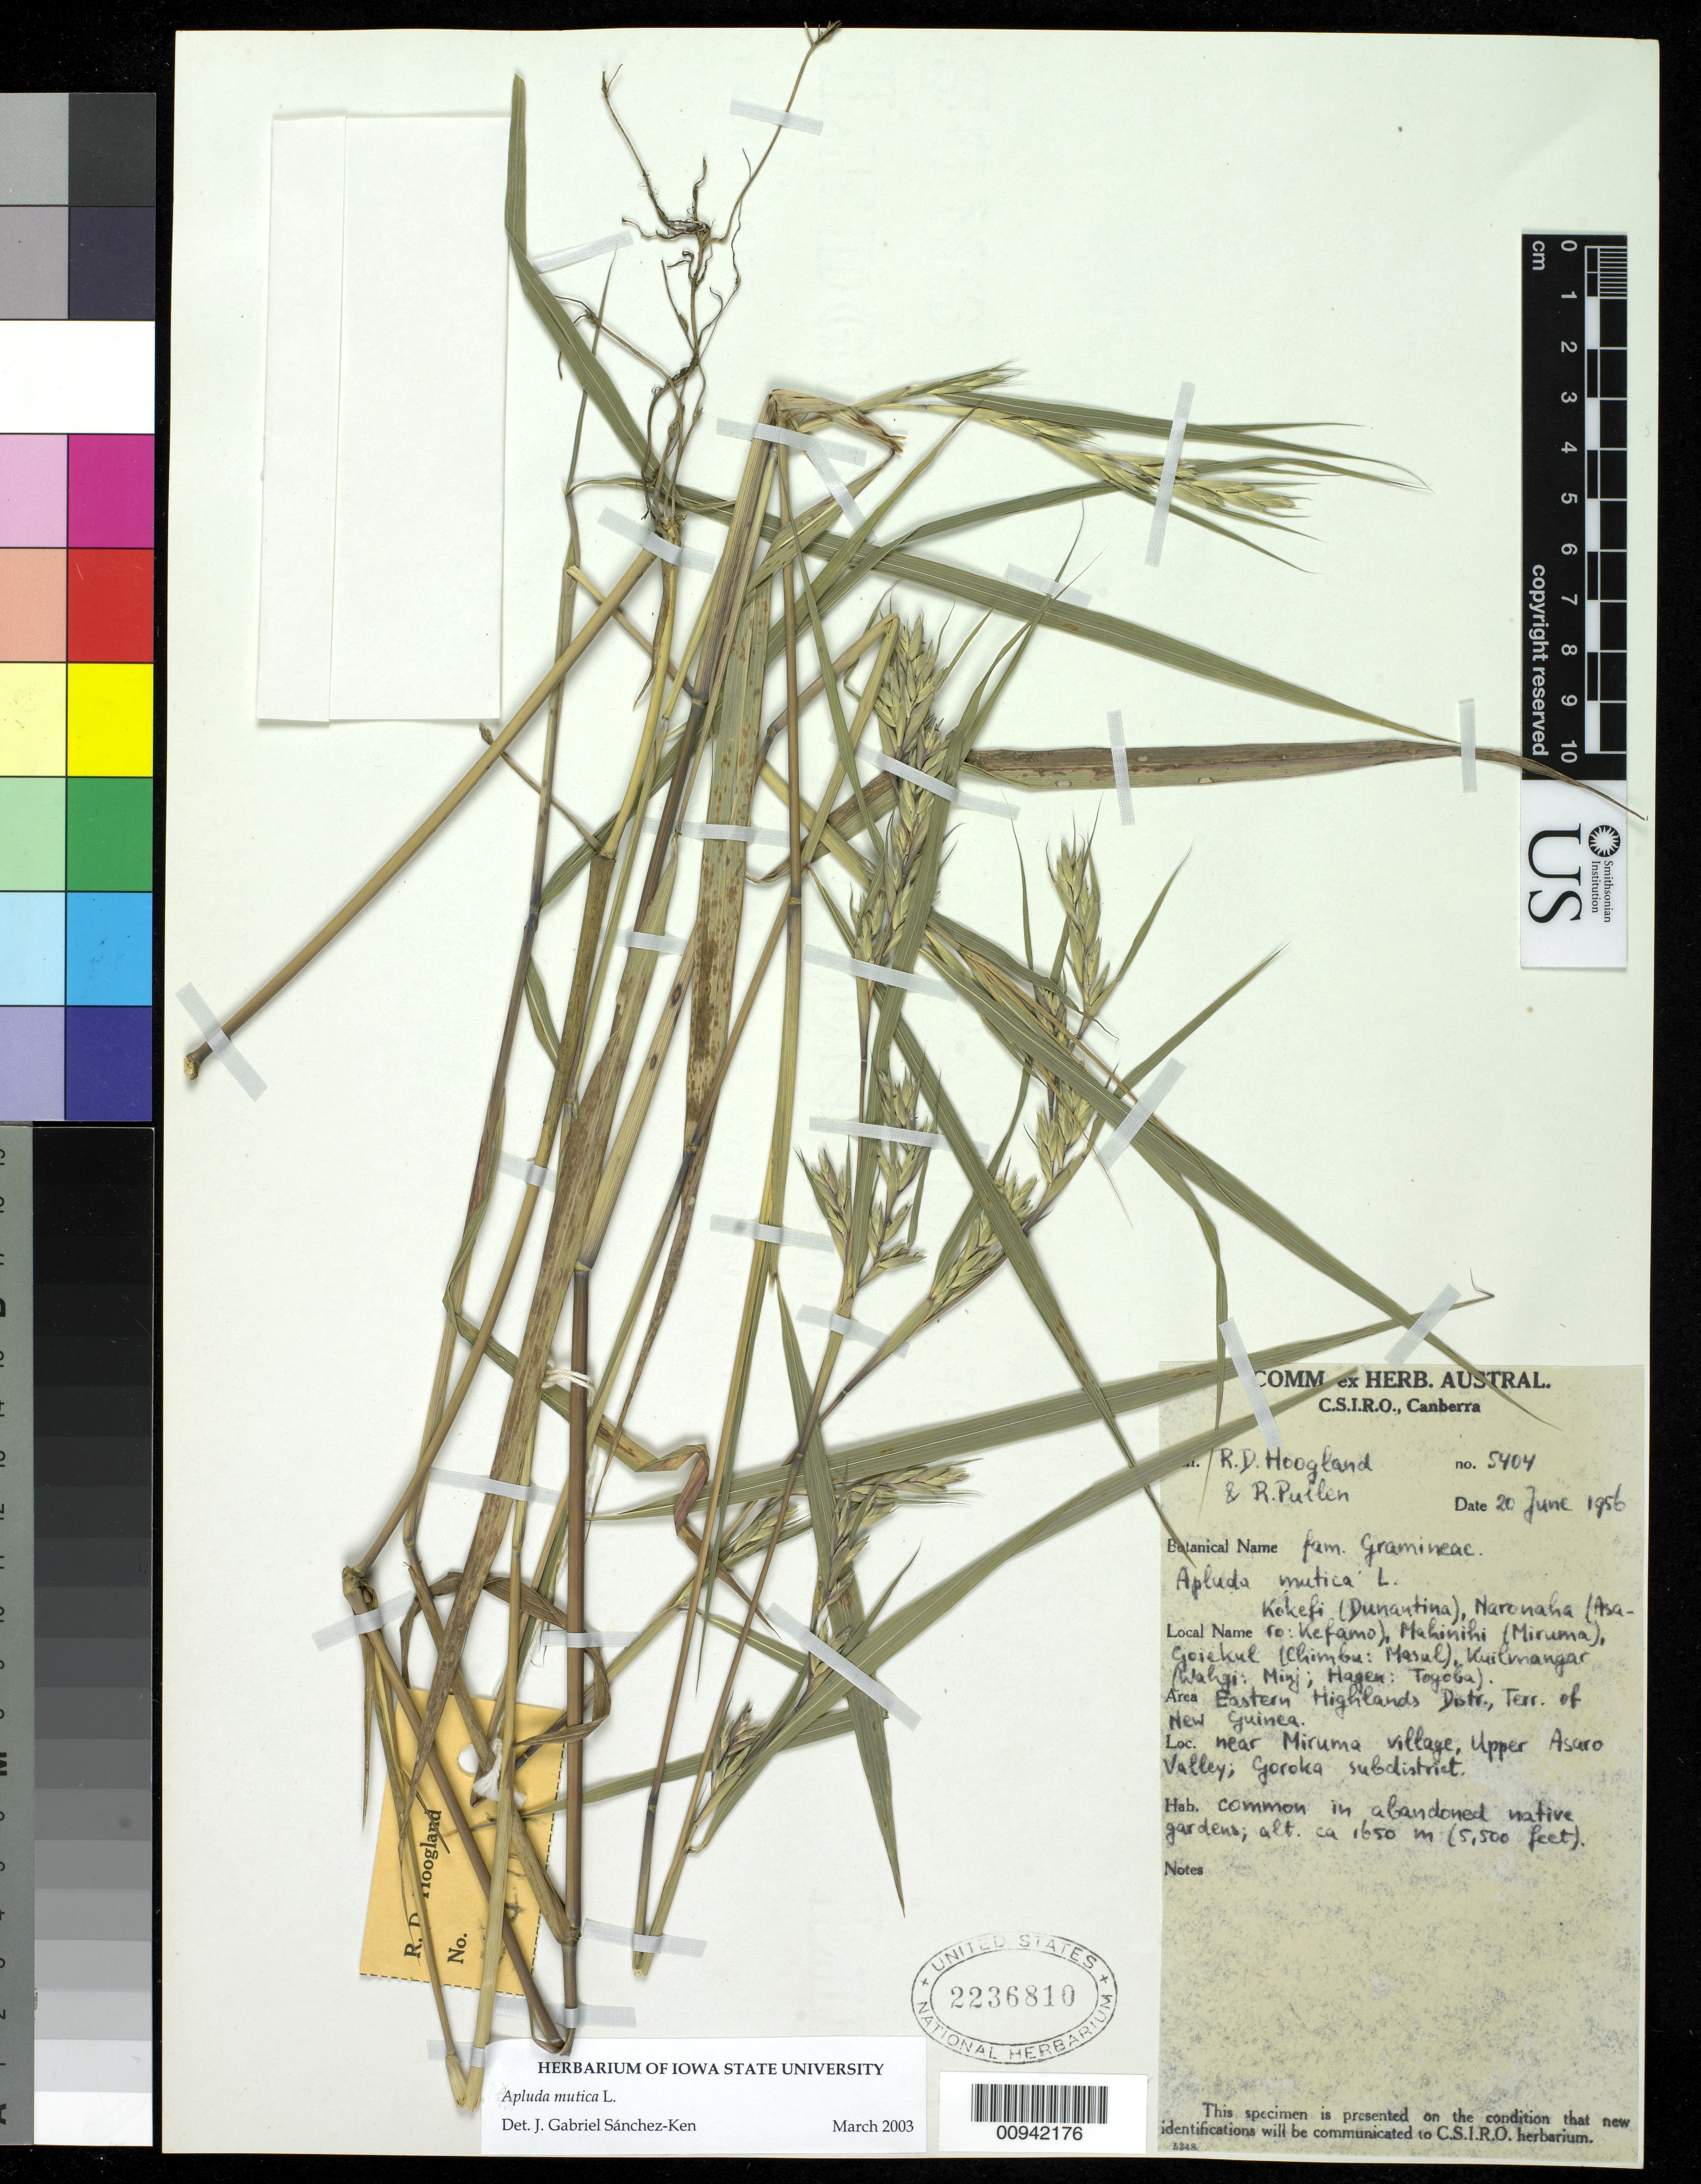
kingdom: Plantae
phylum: Tracheophyta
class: Liliopsida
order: Poales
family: Poaceae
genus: Apluda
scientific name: Apluda mutica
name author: L.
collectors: R. D. Hoogland & R. Pullen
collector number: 5404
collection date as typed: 20 Jun 1956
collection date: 1956-06-20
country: Papua New Guinea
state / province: Eastern Highlands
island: New Guinea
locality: Goroka subdistrict, Upper Asaro Valley, near Miruma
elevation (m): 1650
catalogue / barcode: US 2236810